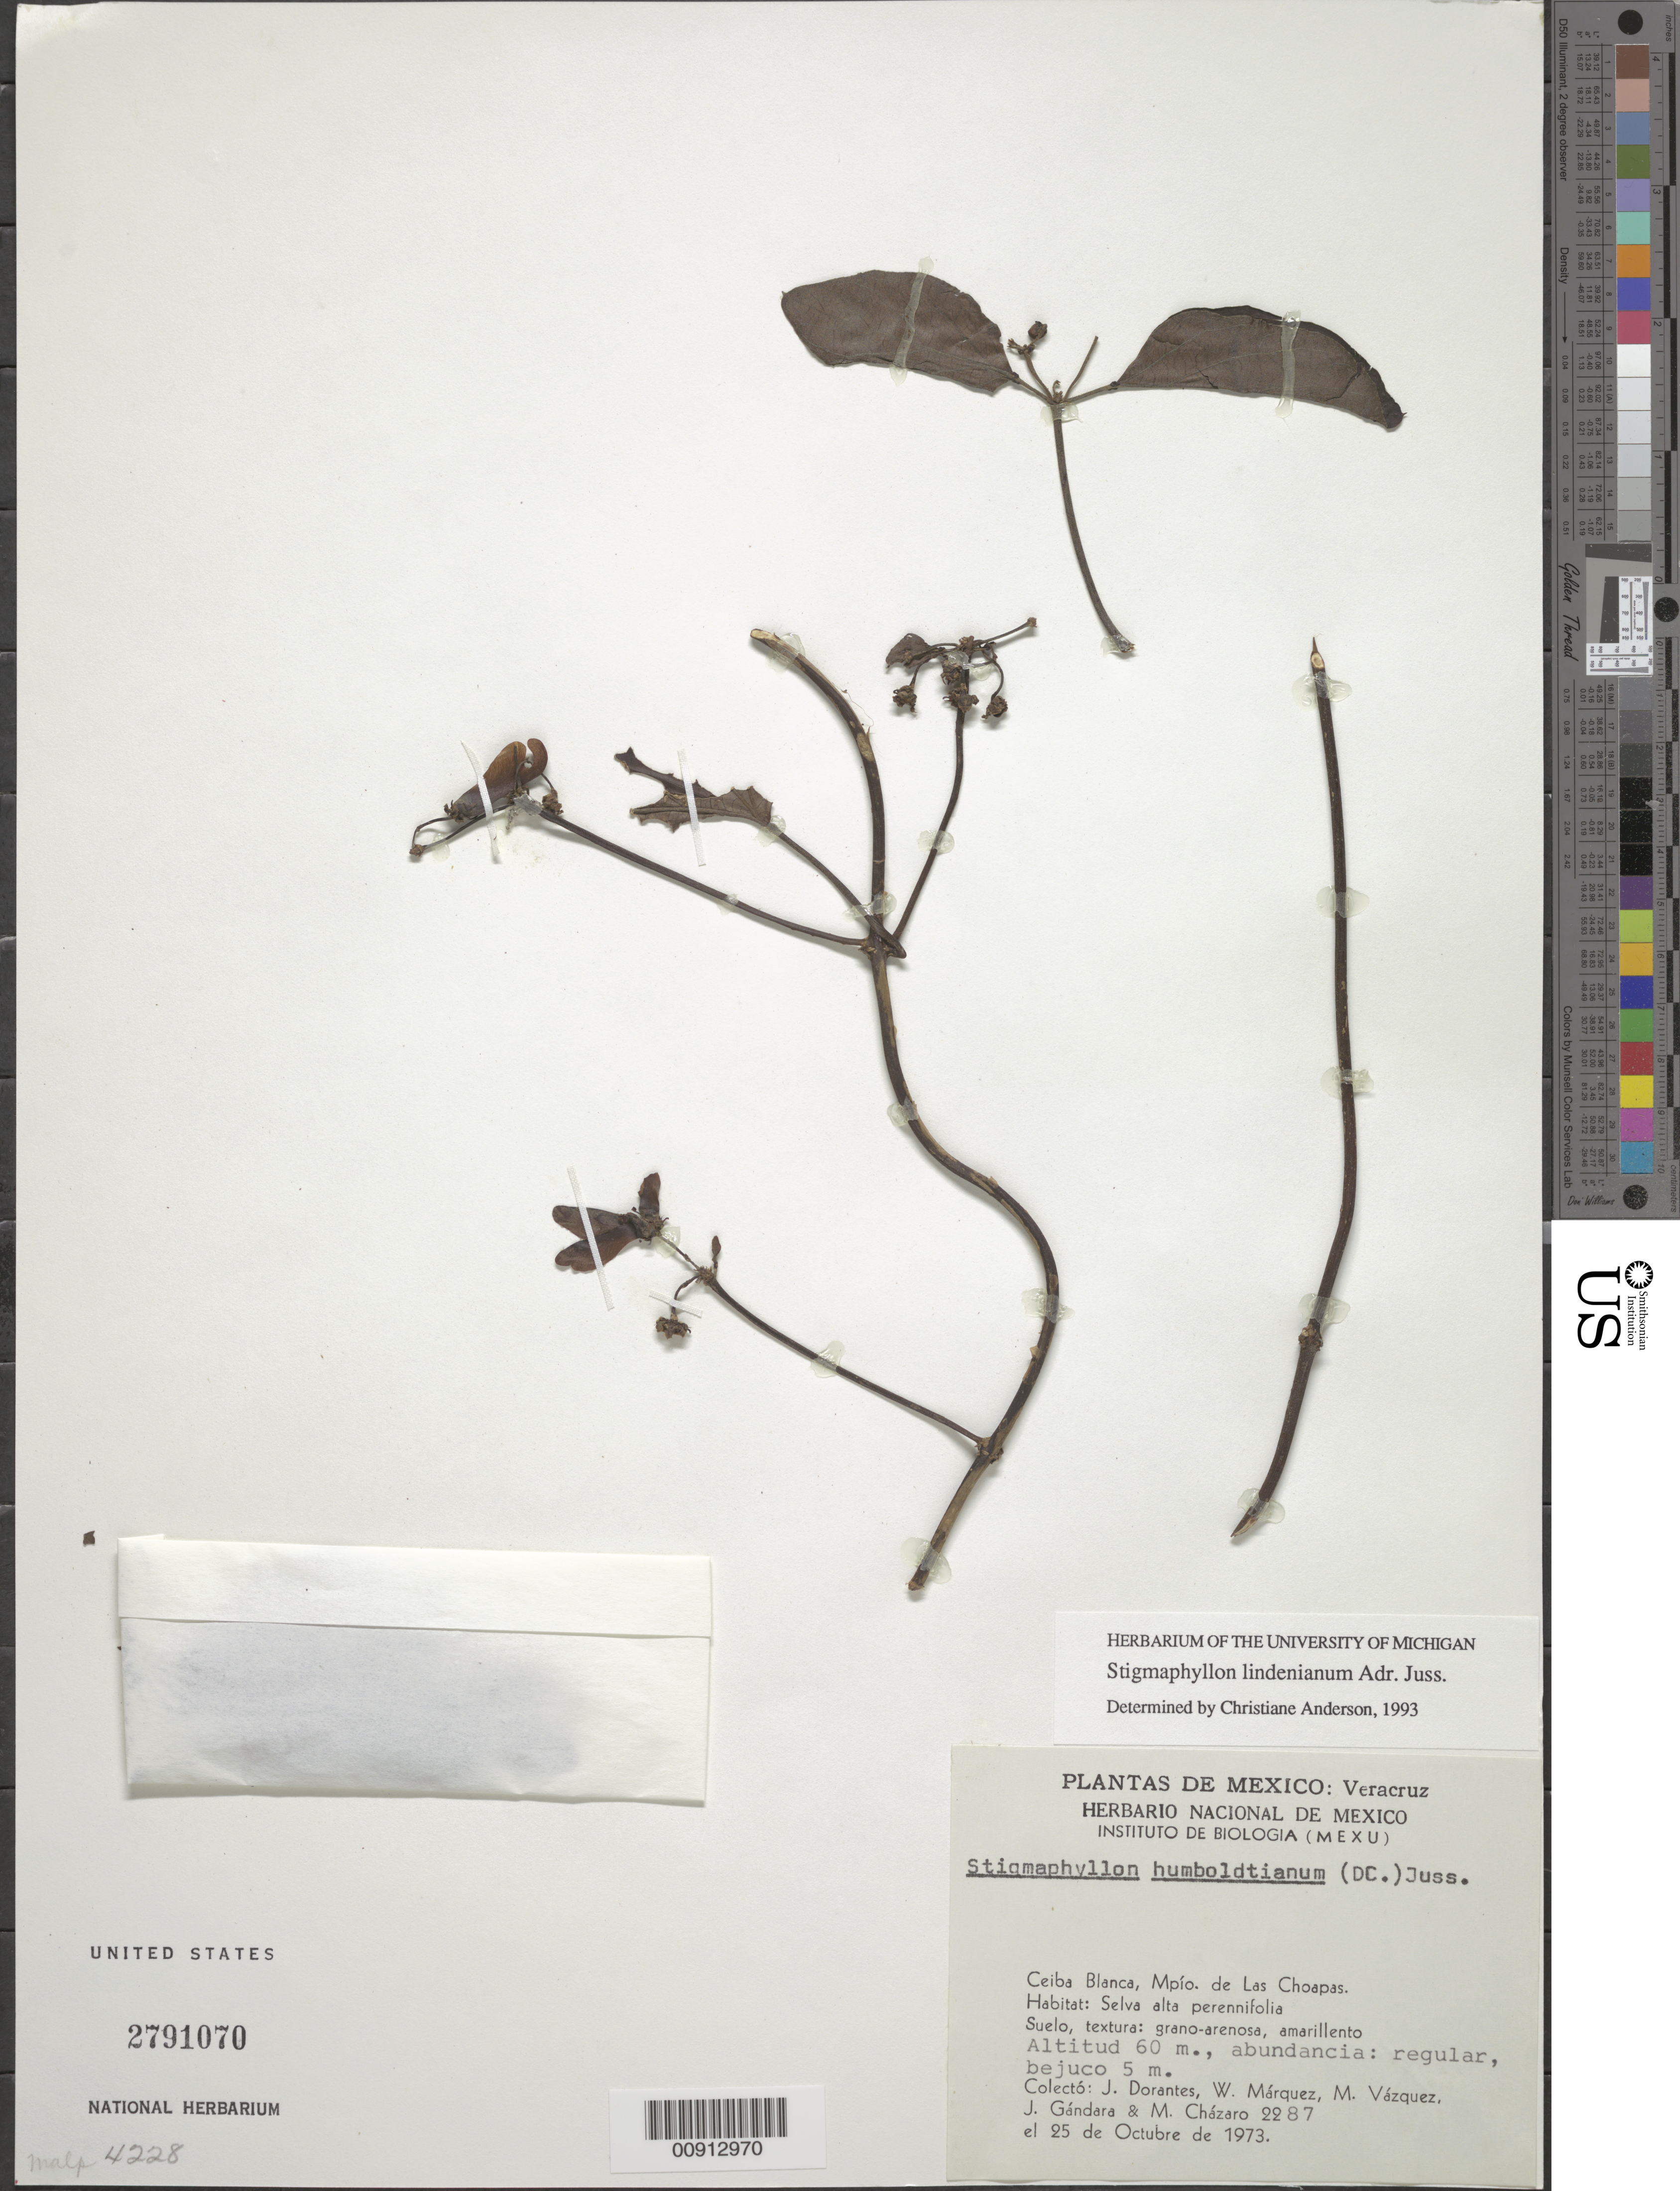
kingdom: Plantae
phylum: Tracheophyta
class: Magnoliopsida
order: Malpighiales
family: Malpighiaceae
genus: Stigmaphyllon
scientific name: Stigmaphyllon lindenianum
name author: A. Juss.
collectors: J. Dorantes, W. Marquez, M. Vázquez, J. M. Gándara & M. de J. Cházaro Basáñoez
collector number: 2287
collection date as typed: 25 Oct 1973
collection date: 1973-10-25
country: Mexico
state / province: Veracruz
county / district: Choapas, Las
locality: Ceiba Blanca, Mpío. de Las Choapas.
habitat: Selva alta perennifolia. Suelo textura: grano-arenosa, amarillento.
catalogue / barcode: US 2791070